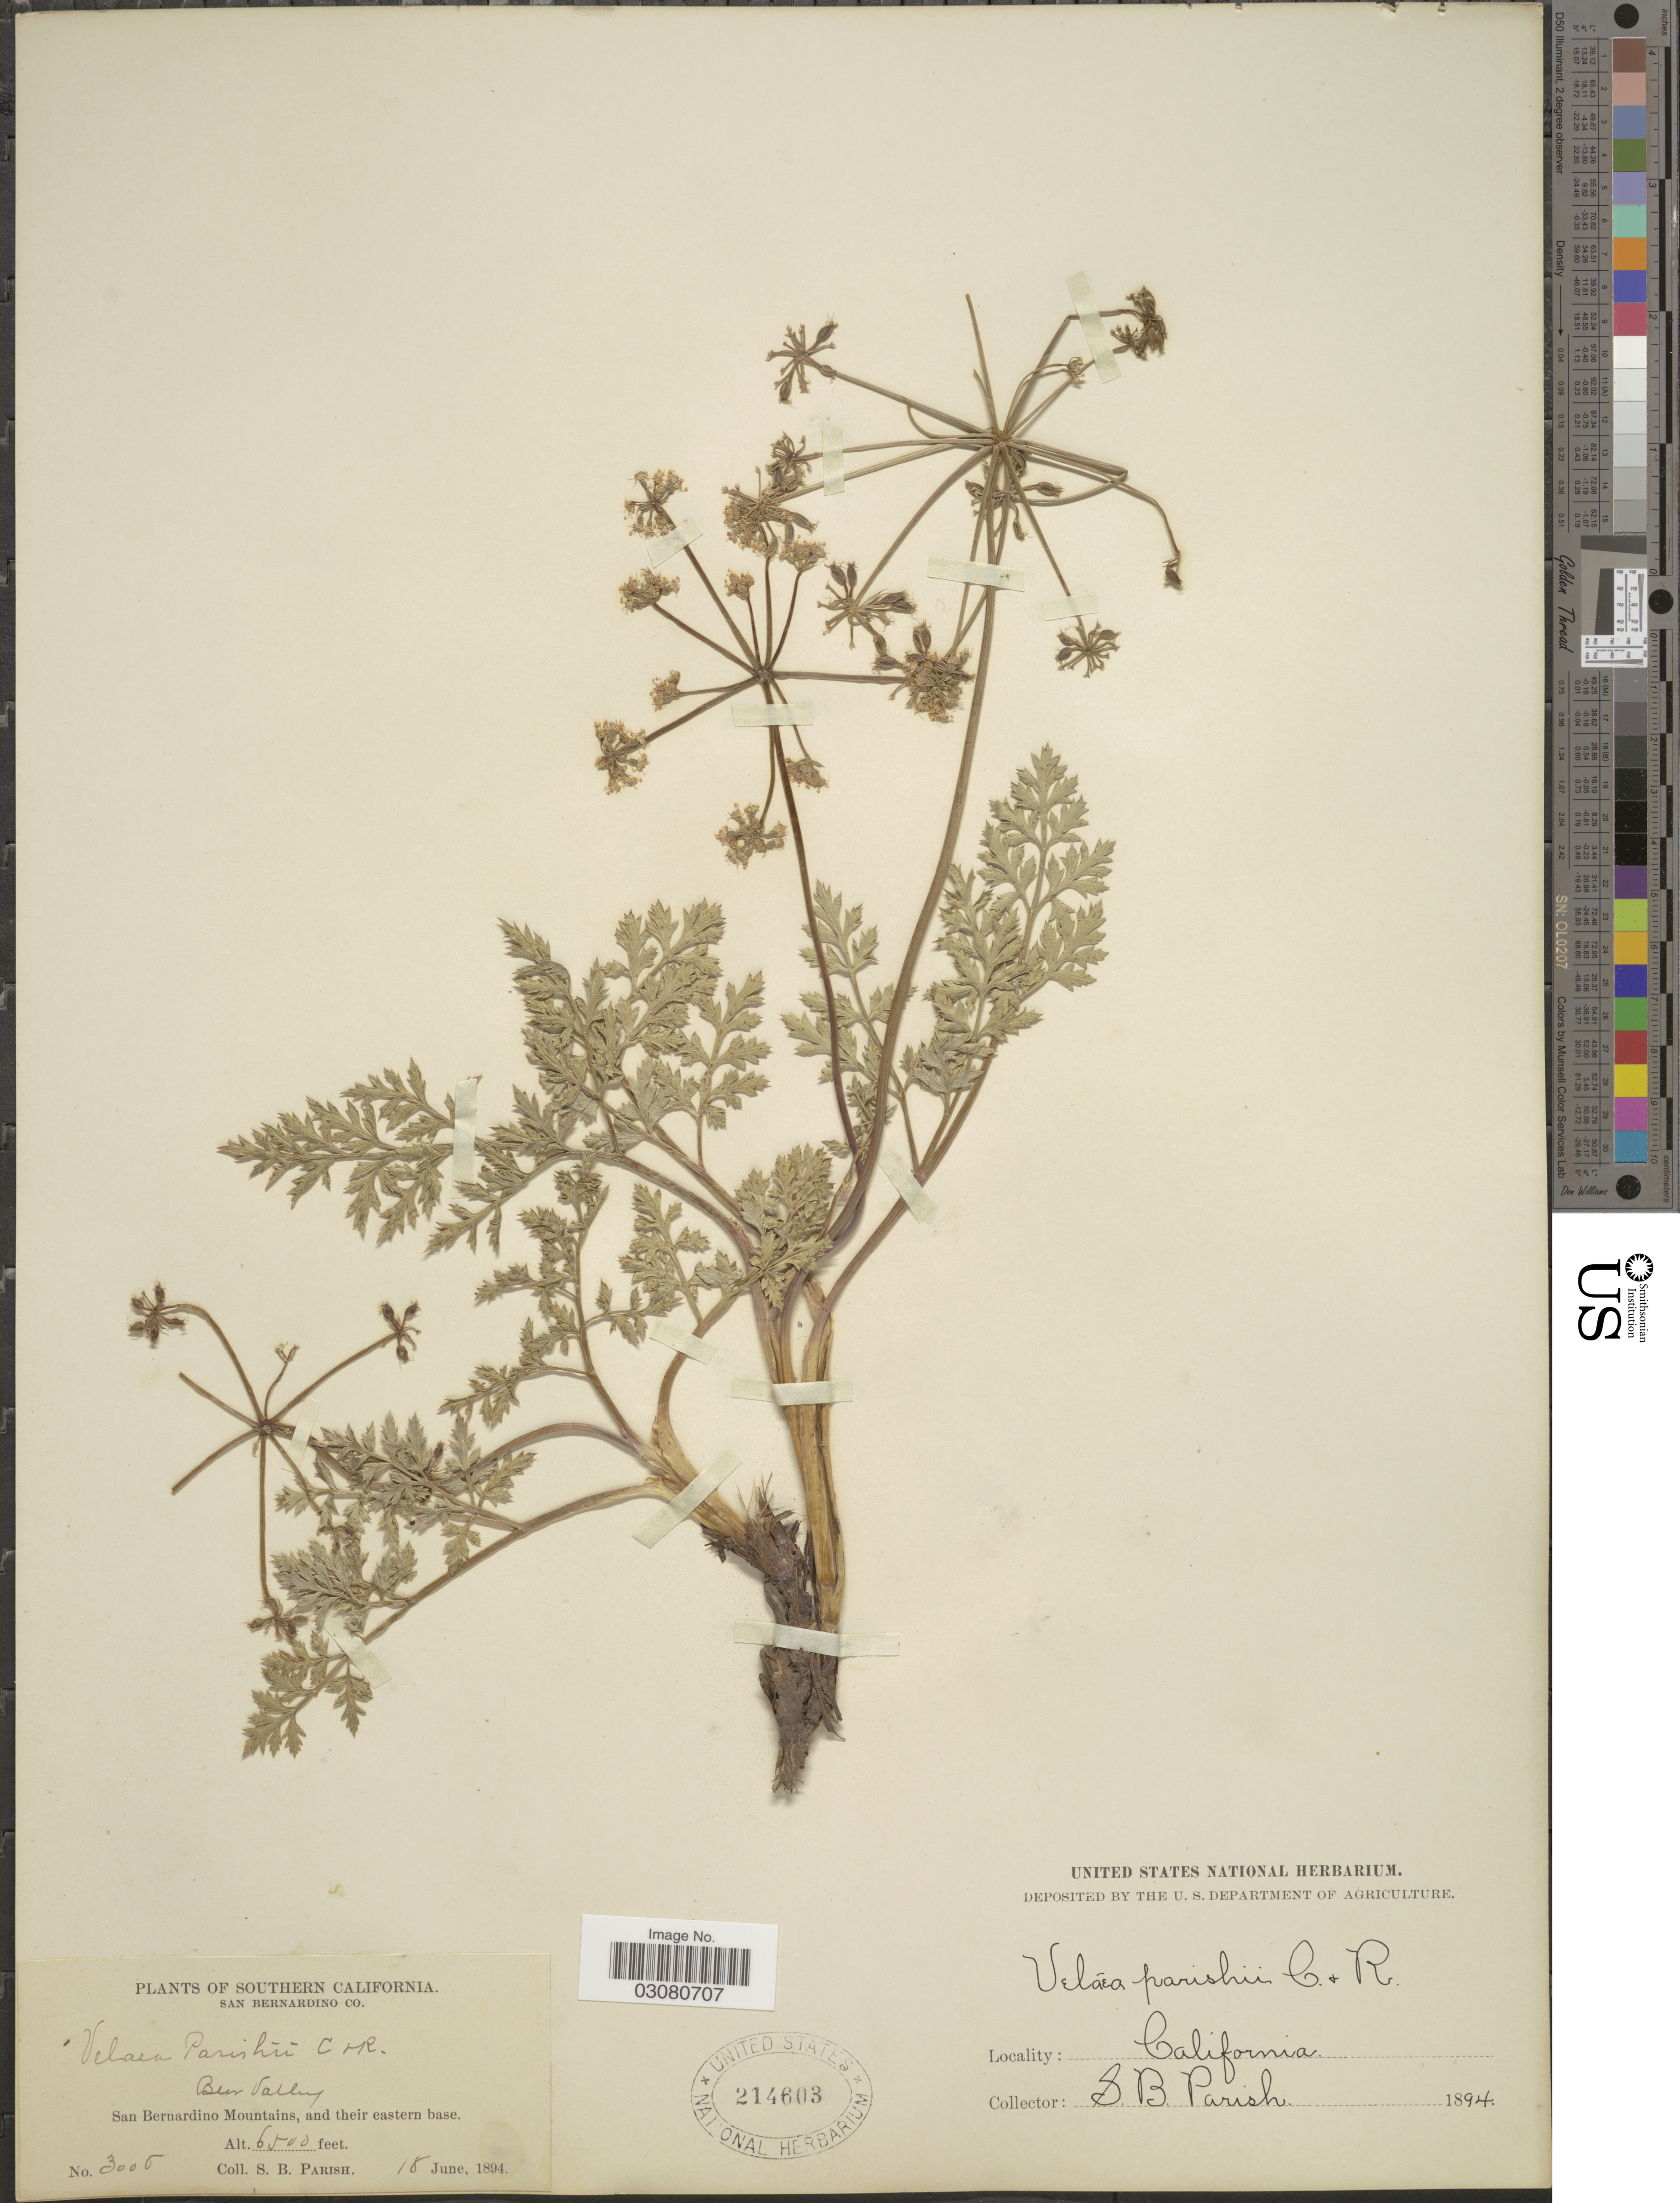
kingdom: Plantae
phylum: Tracheophyta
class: Magnoliopsida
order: Apiales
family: Apiaceae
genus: Drudeophytum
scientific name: Drudeophytum parishii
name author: (J.M. Coult. & Rose) J.M. Coult. & Rose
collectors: S. B. Parish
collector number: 3006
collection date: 1894-06-18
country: United States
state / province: California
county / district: San Bernardino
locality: Southern California. San Bernardino Co. Beer Valley. San Bernardino Mountains, and their eastern base.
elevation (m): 1981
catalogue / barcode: US 214603